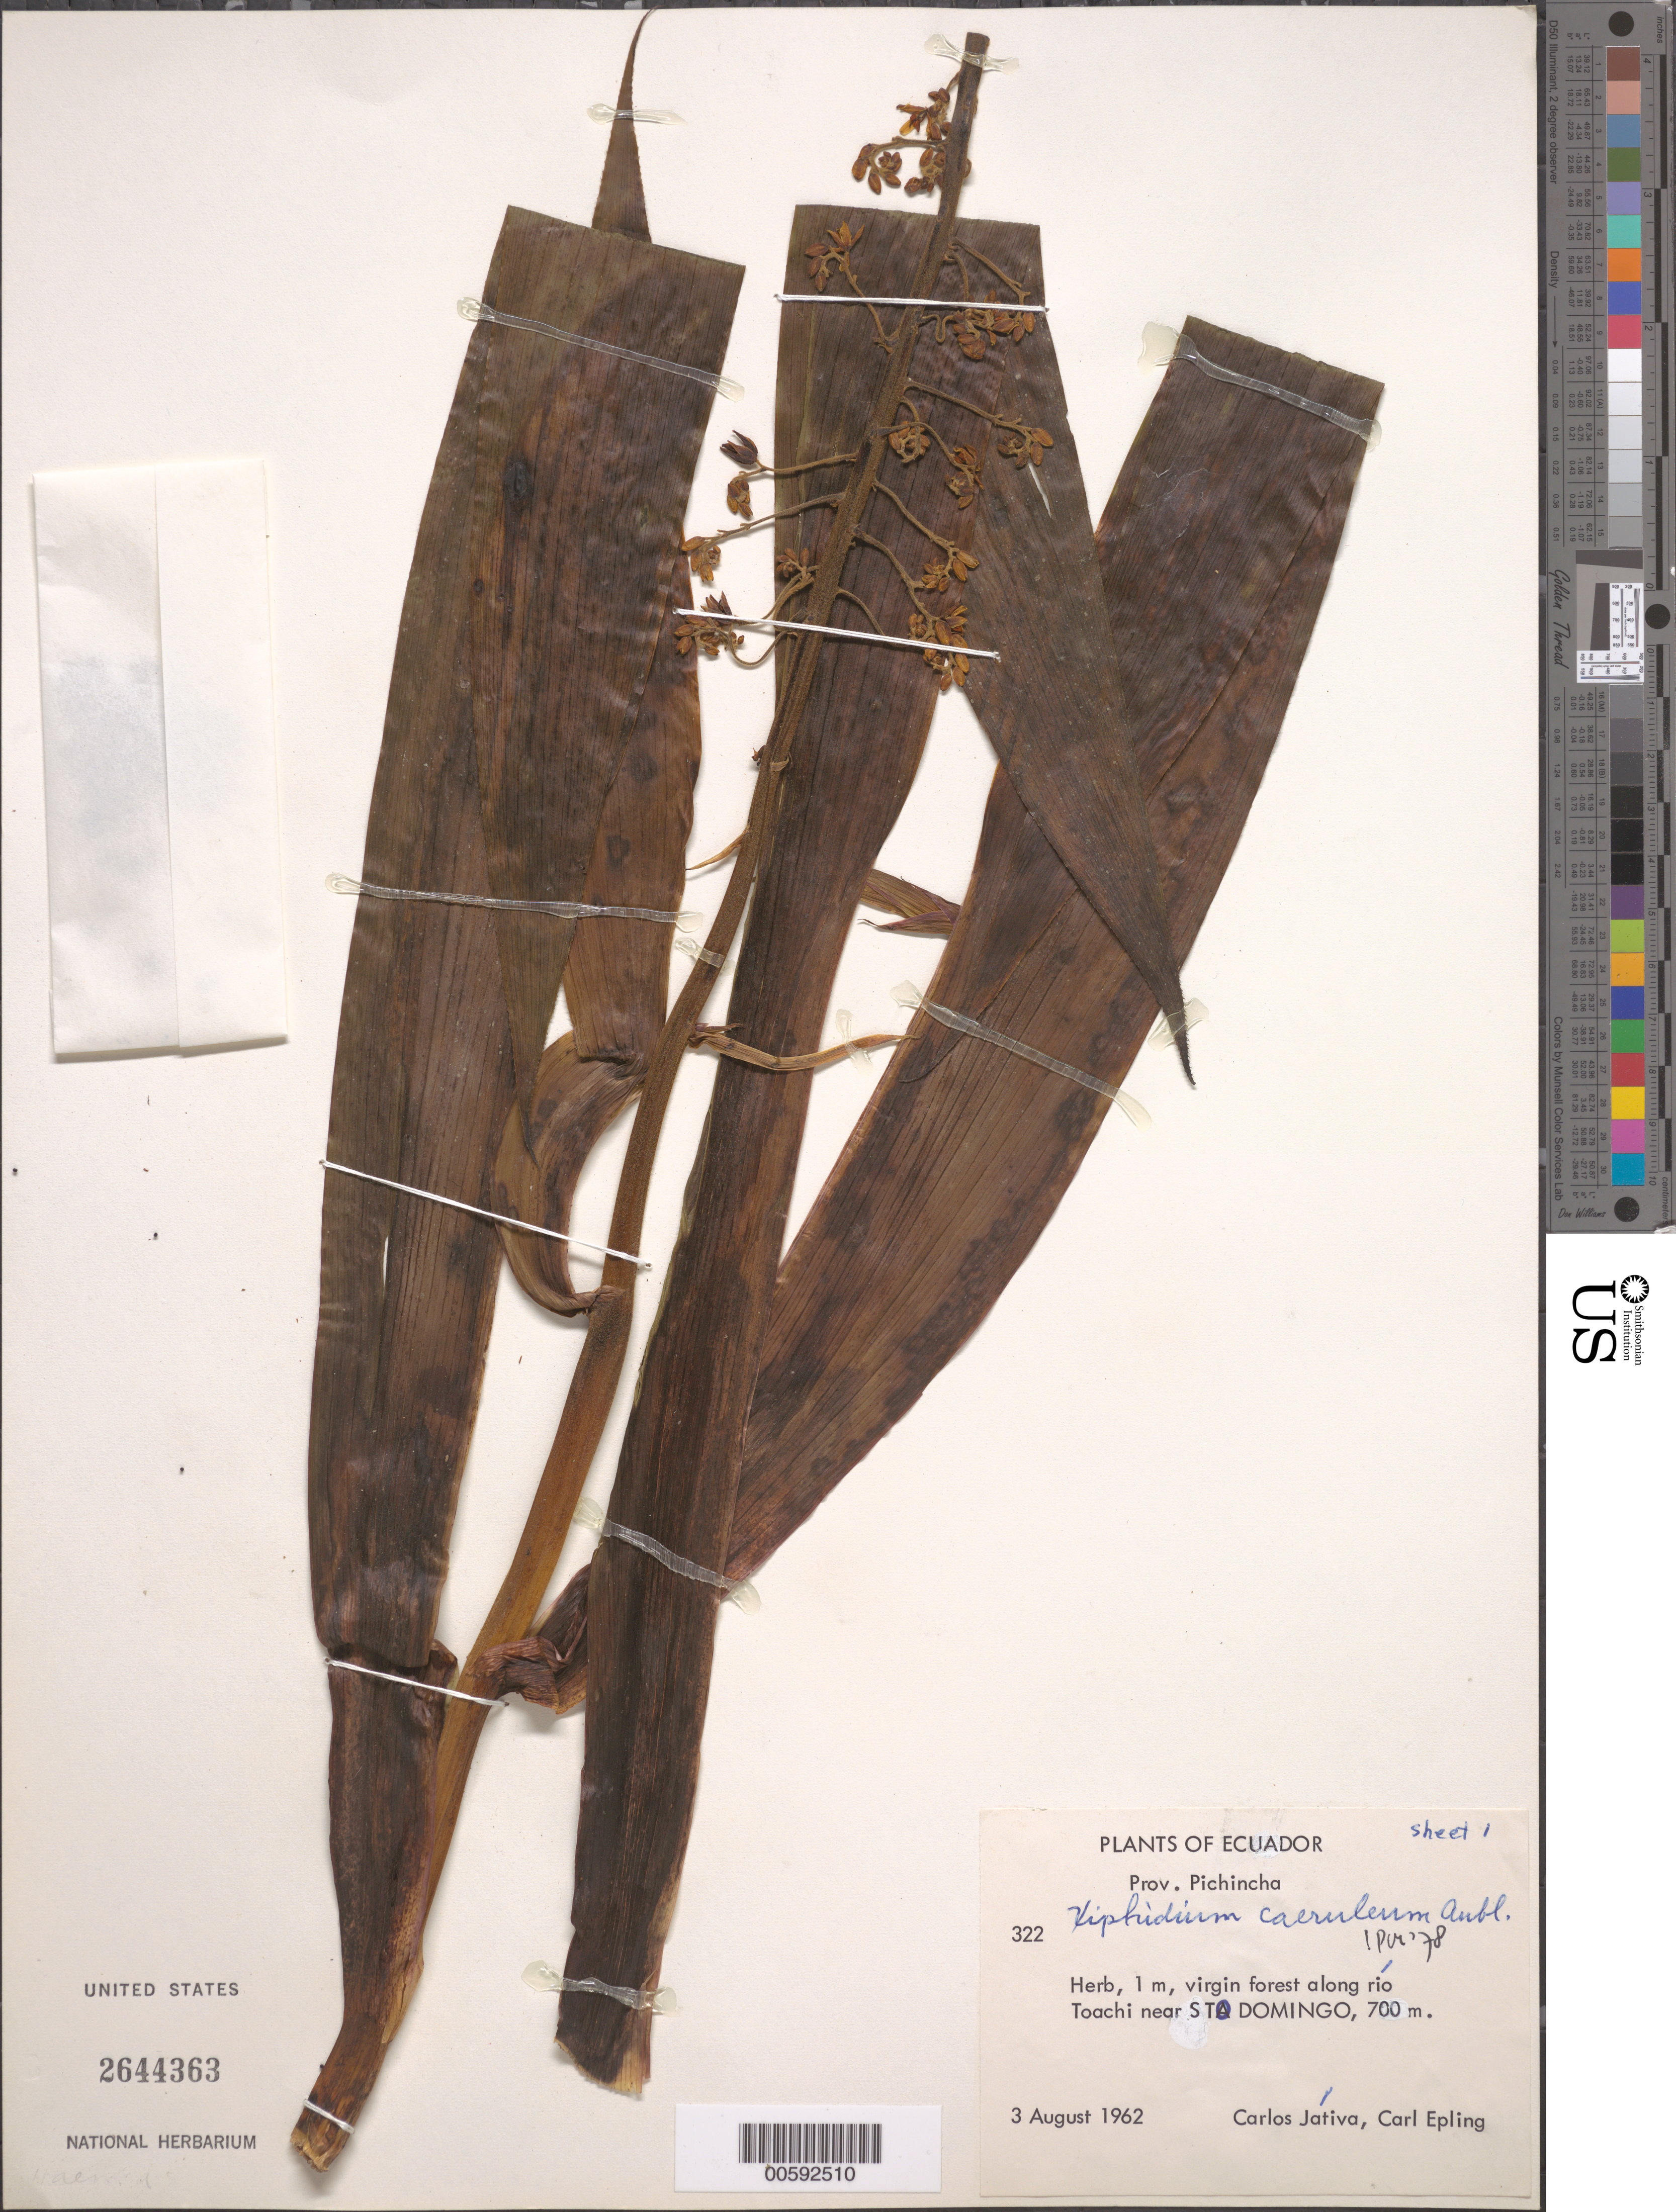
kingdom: Plantae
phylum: Tracheophyta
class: Liliopsida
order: Commelinales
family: Haemodoraceae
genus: Xiphidium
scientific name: Xiphidium caeruleum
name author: Aubl.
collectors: C. D. Játiva & C. C. Epling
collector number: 322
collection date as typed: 03 Aug 1962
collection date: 1962-08-03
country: Ecuador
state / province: Pichincha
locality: Toachi near Sta. Domingo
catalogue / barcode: US 2644363